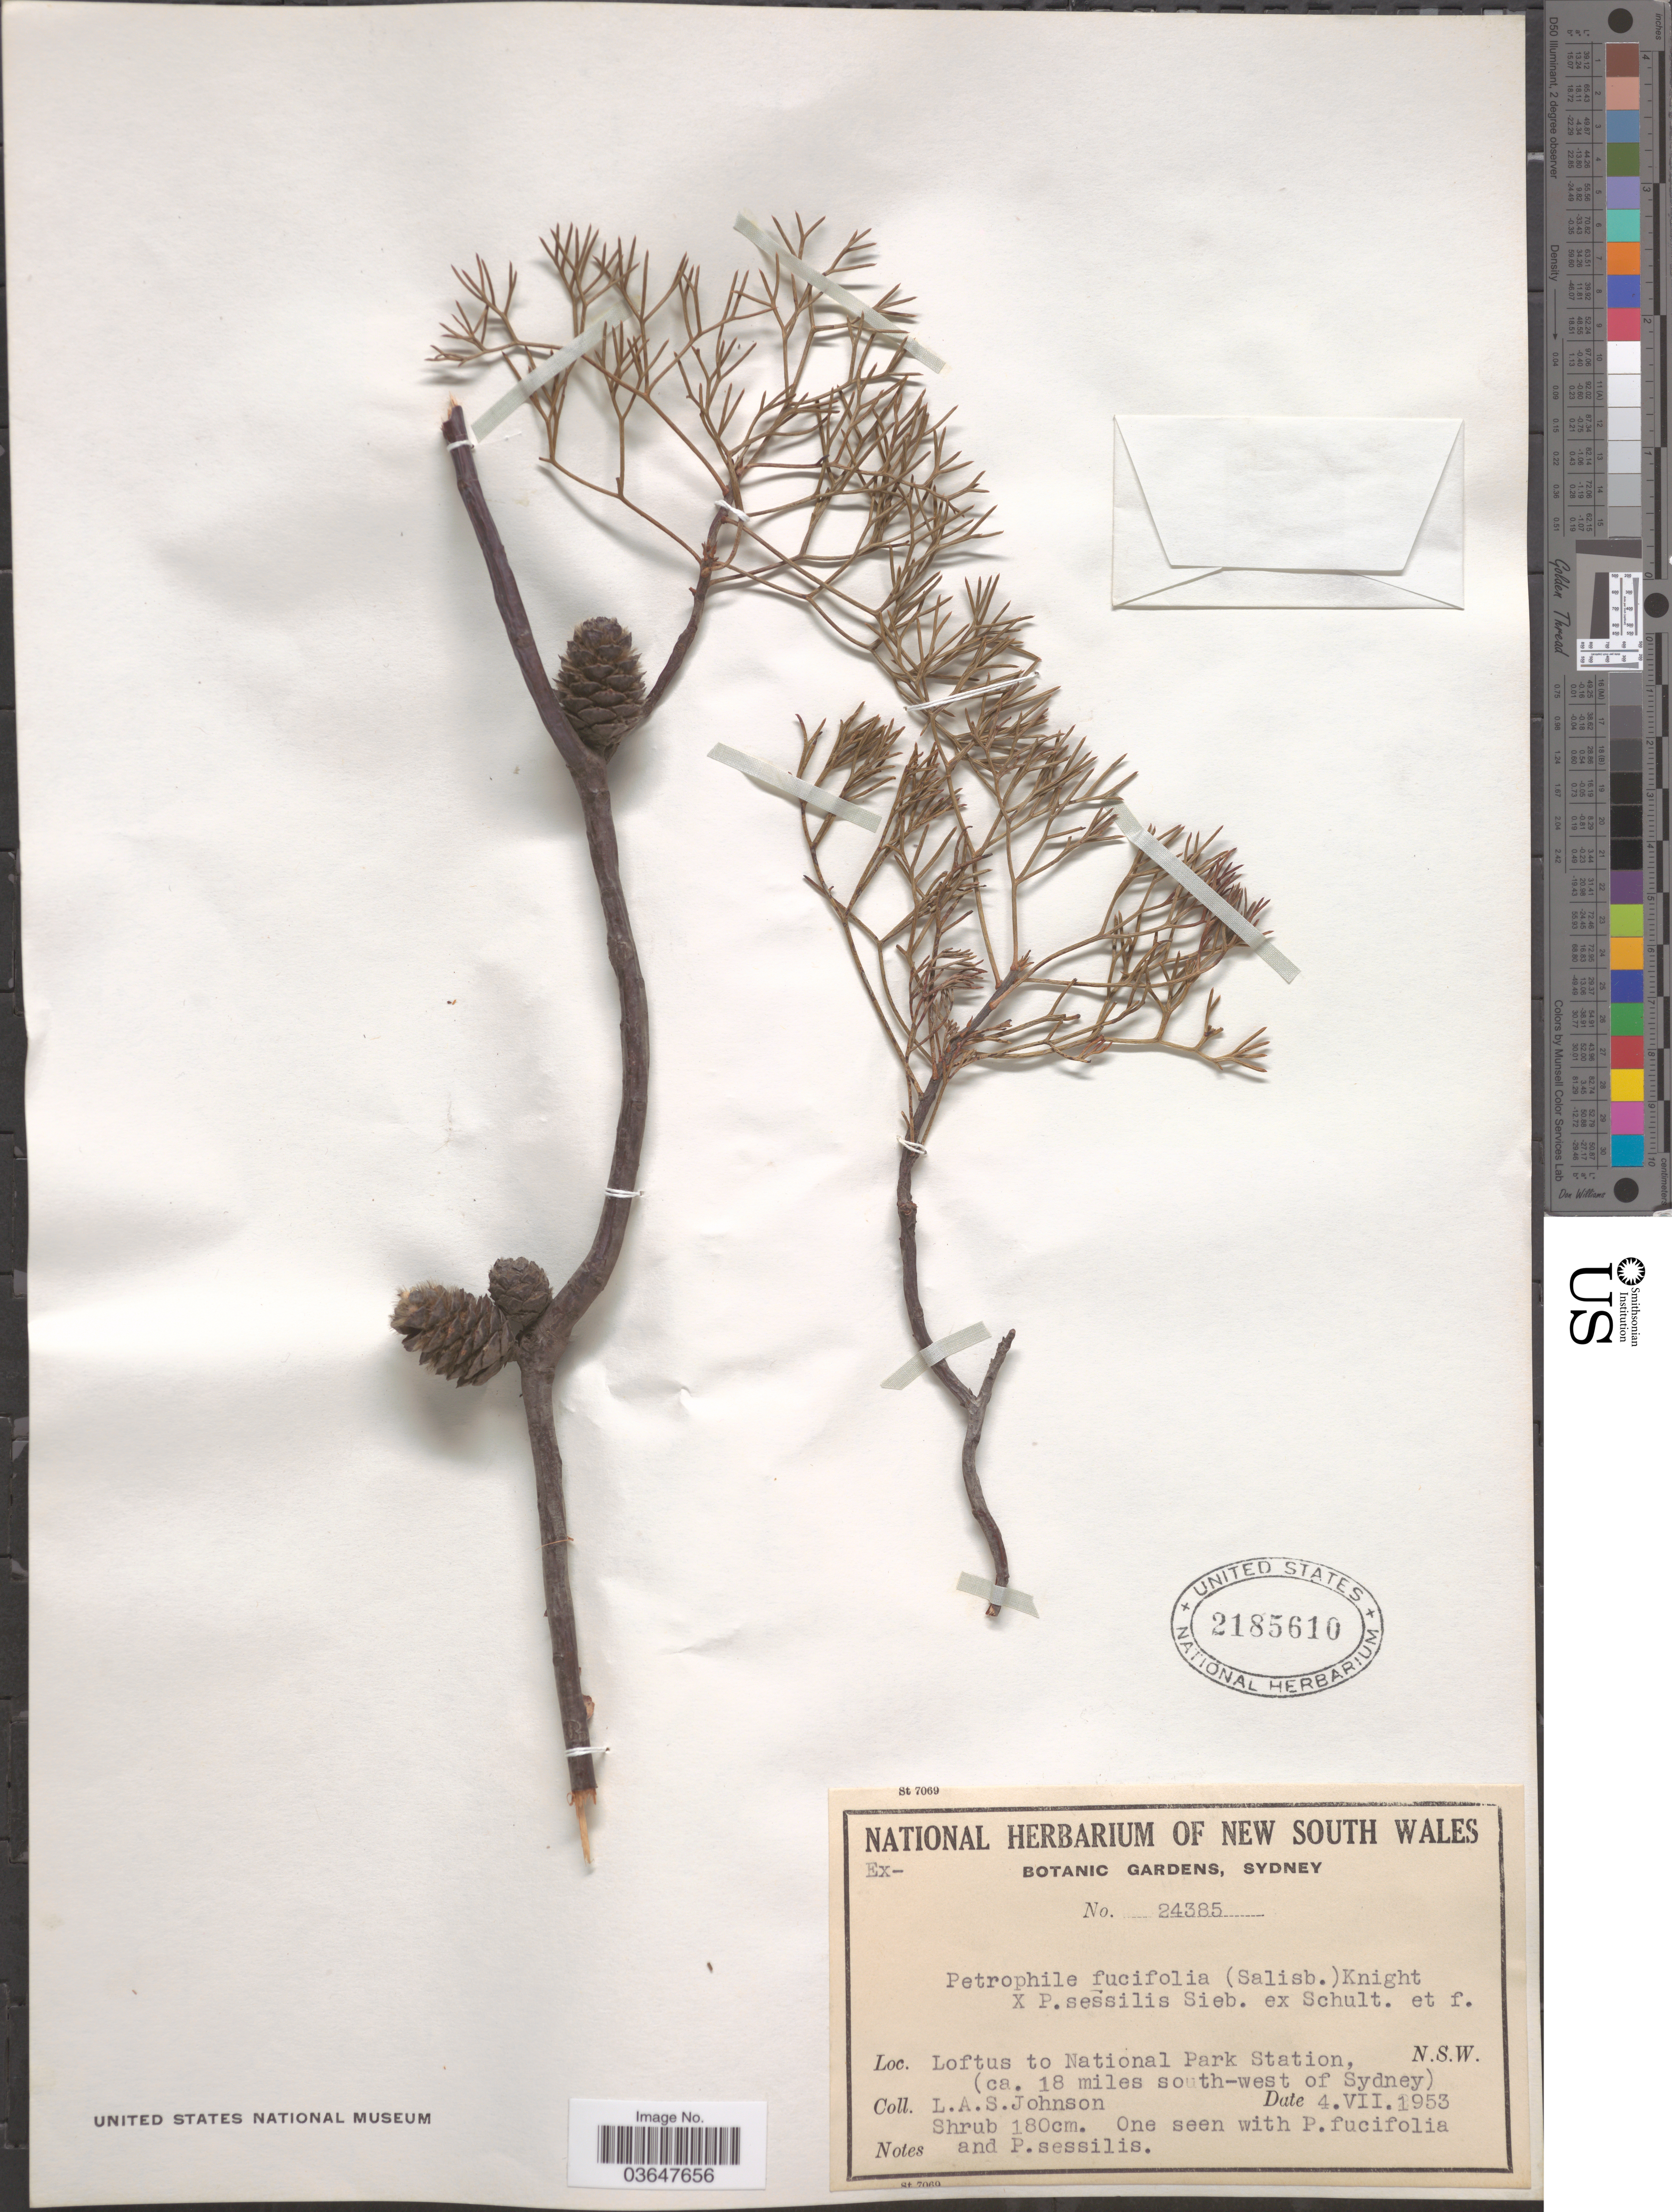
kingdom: Plantae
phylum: Tracheophyta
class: Magnoliopsida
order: Proteales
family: Proteaceae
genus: Petrophile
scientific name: Petrophile fucifolia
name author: Knight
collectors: L. A. S. Johnson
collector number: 24385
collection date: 1953-07-04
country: Australia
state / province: New South Wales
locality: Loftus to National Park Station, (ca. 18 miles south-west of Sydney) N.S.W.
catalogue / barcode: US 2185610